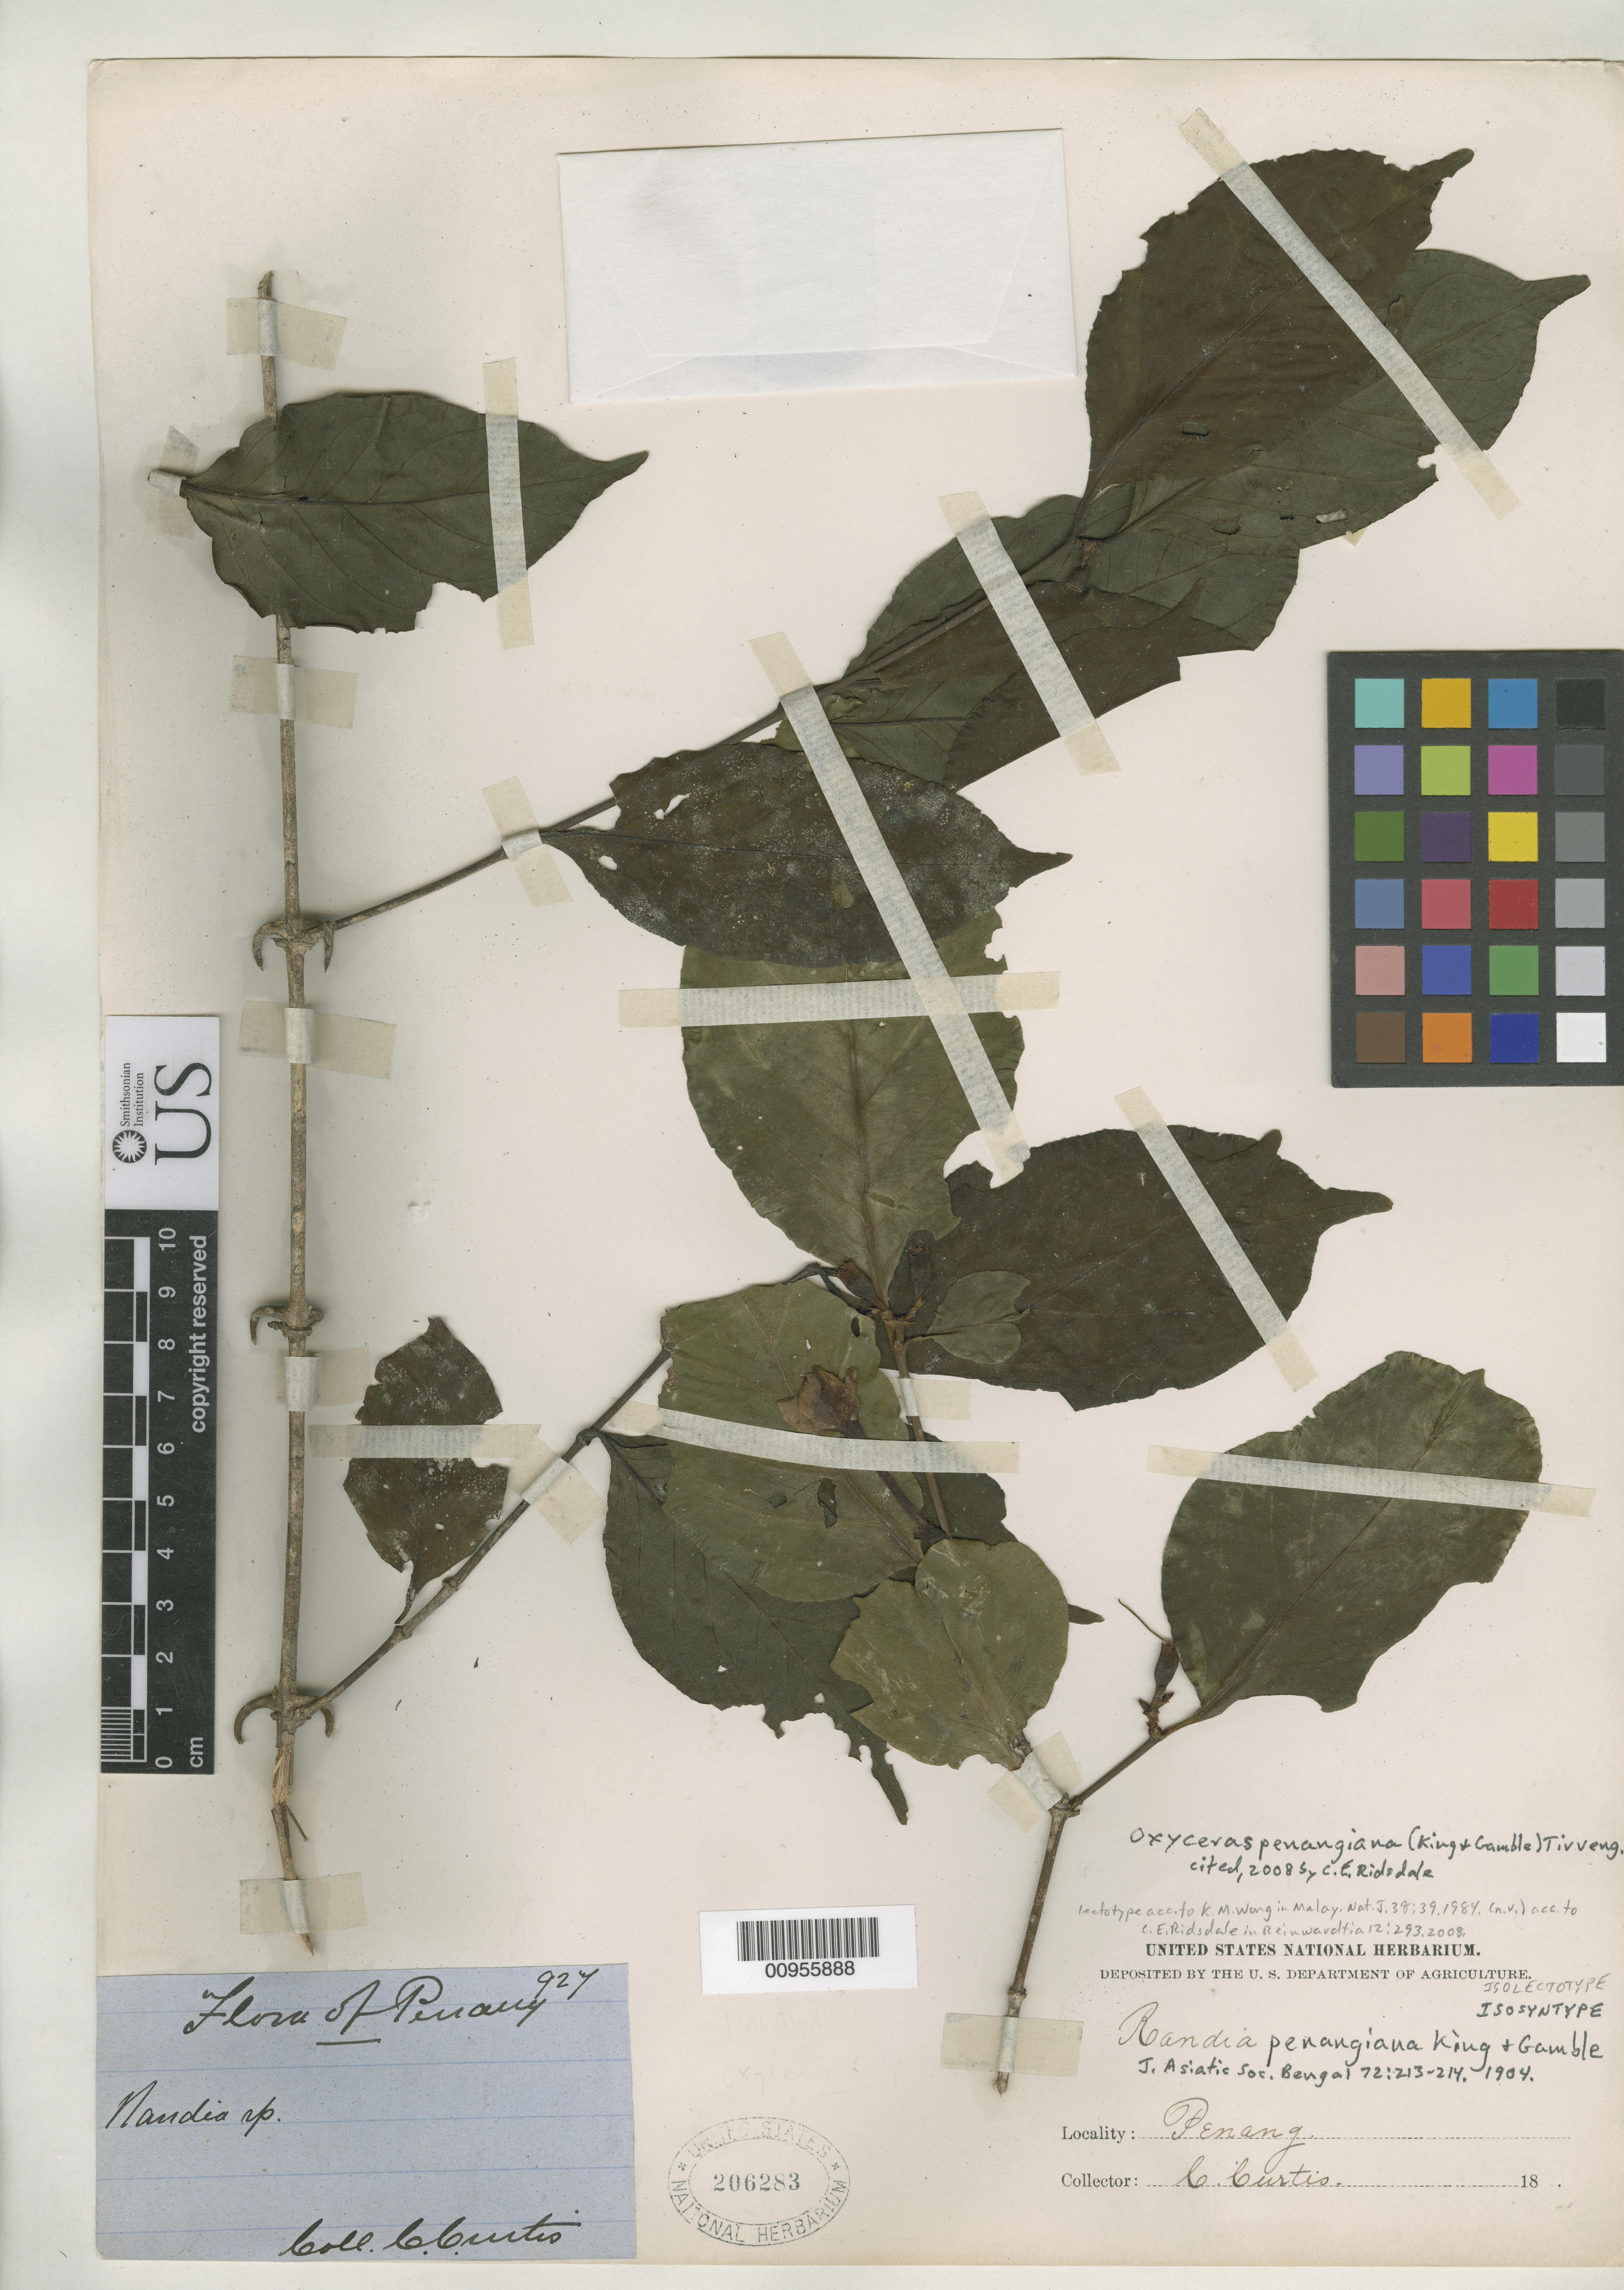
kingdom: Plantae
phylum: Tracheophyta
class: Magnoliopsida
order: Gentianales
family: Rubiaceae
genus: Randia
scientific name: Randia penangiana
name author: King & Gamble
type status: Isolectotype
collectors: C. Curtis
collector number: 927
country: Malaysia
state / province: Pinang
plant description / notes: Currently accepted name as cited by Ridsdale, Reinwardtia 12: 293 (2008).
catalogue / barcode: US 206283